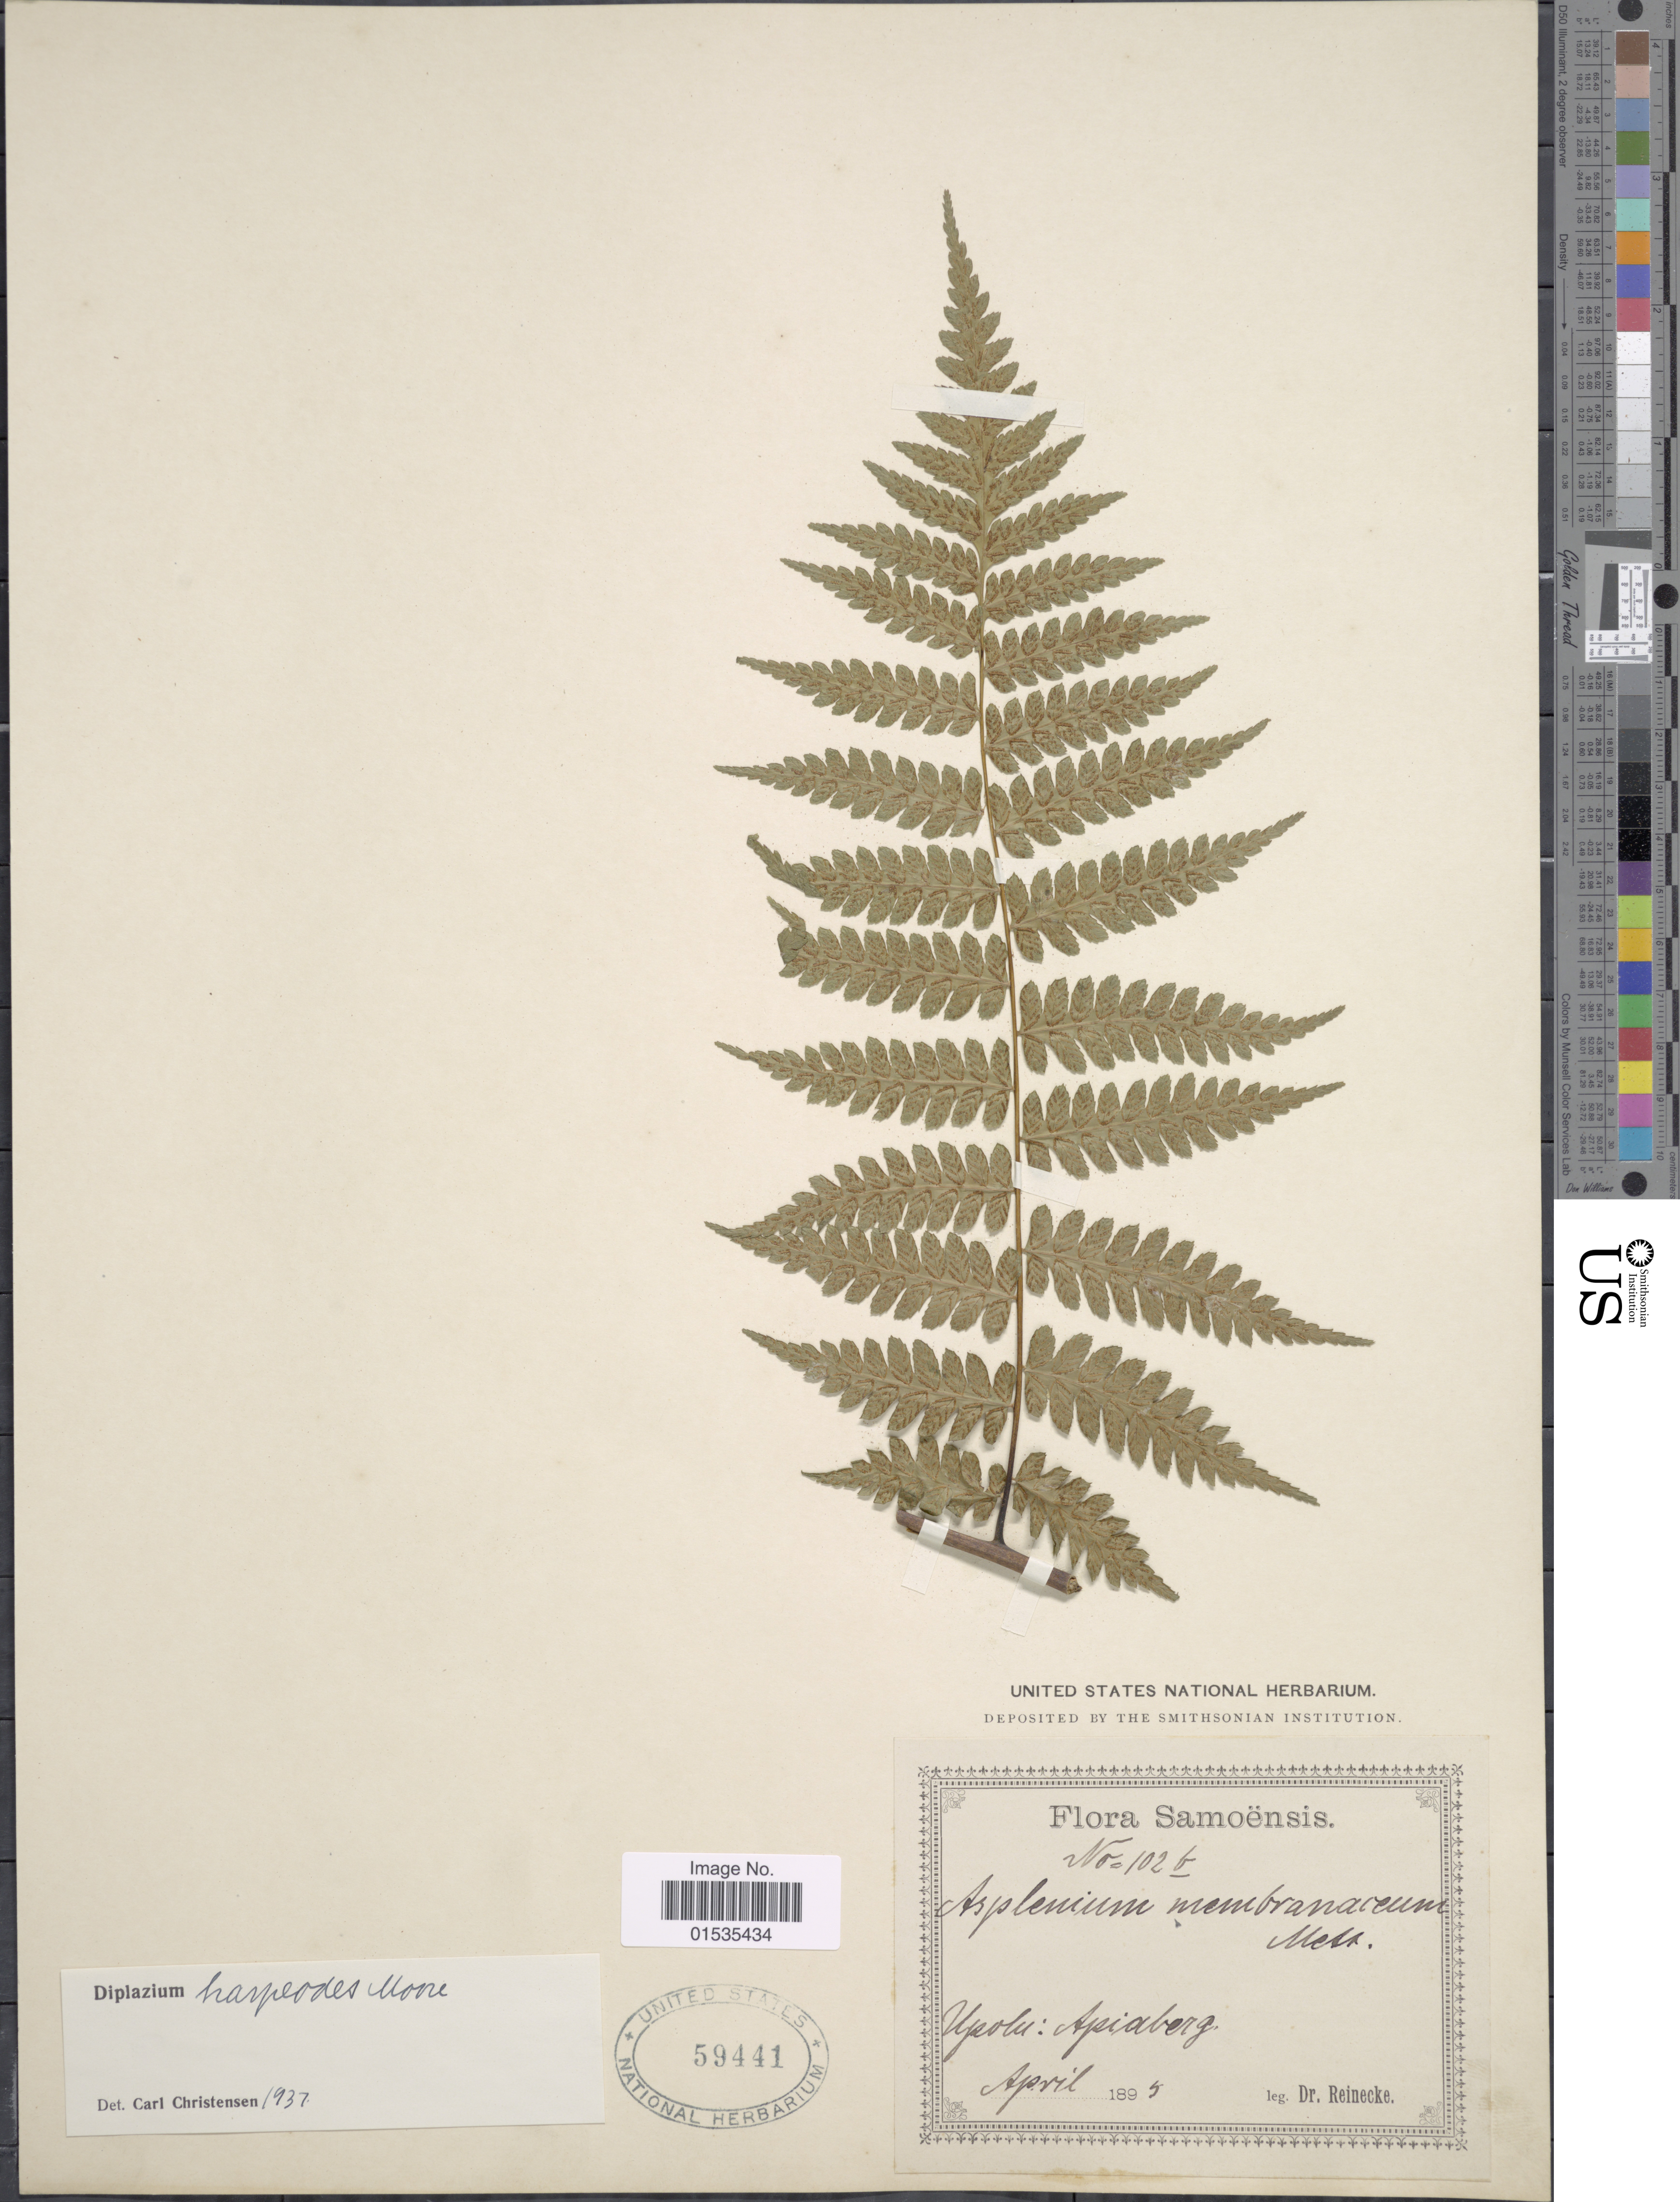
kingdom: Plantae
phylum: Tracheophyta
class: Polypodiopsida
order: Polypodiales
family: Athyriaceae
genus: Diplazium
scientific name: Diplazium harpeodes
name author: T. Moore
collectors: -- Reinecke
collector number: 102b*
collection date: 1895-04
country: Samoa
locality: Upolu: Apiaberg [interpreted]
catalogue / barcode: US 59441